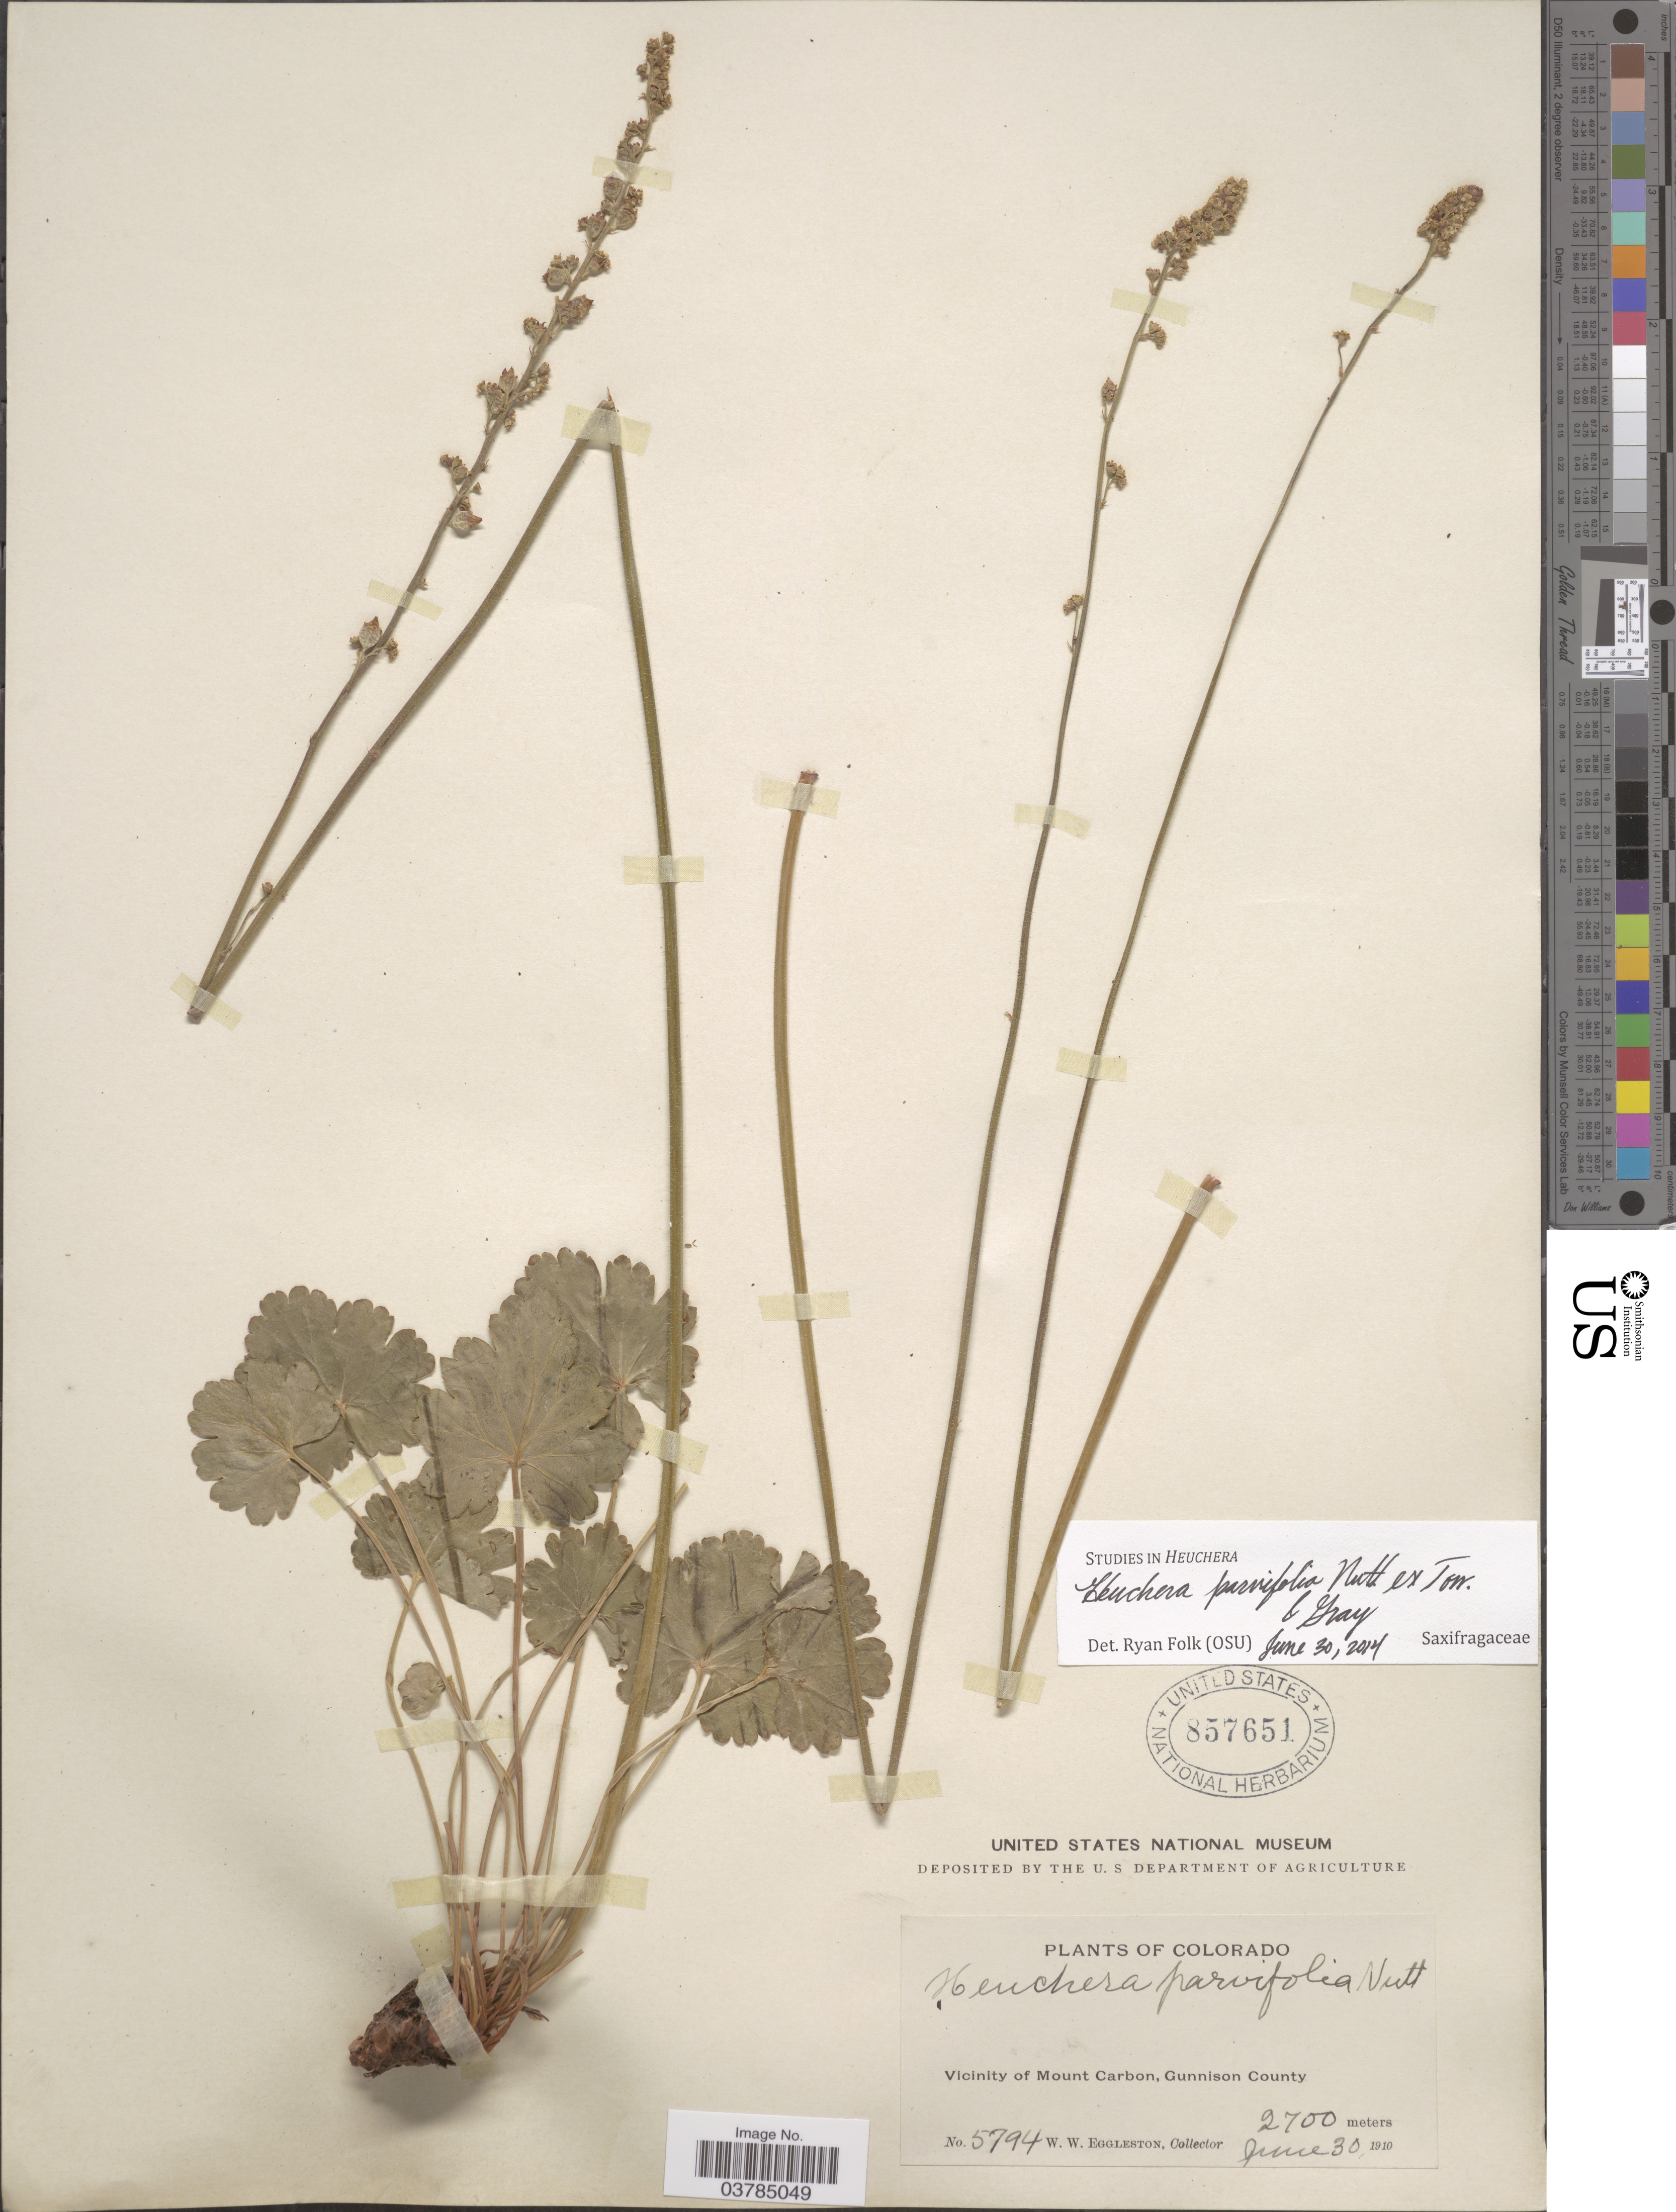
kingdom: Plantae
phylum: Tracheophyta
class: Magnoliopsida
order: Saxifragales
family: Saxifragaceae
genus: Heuchera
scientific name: Heuchera parvifolia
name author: Nutt.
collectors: W. W. Eggleston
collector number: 5794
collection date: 1910-06-30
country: United States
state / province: Colorado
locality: Vicinity of Mount Carbon, Gunnison County.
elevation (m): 2700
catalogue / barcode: US 857651